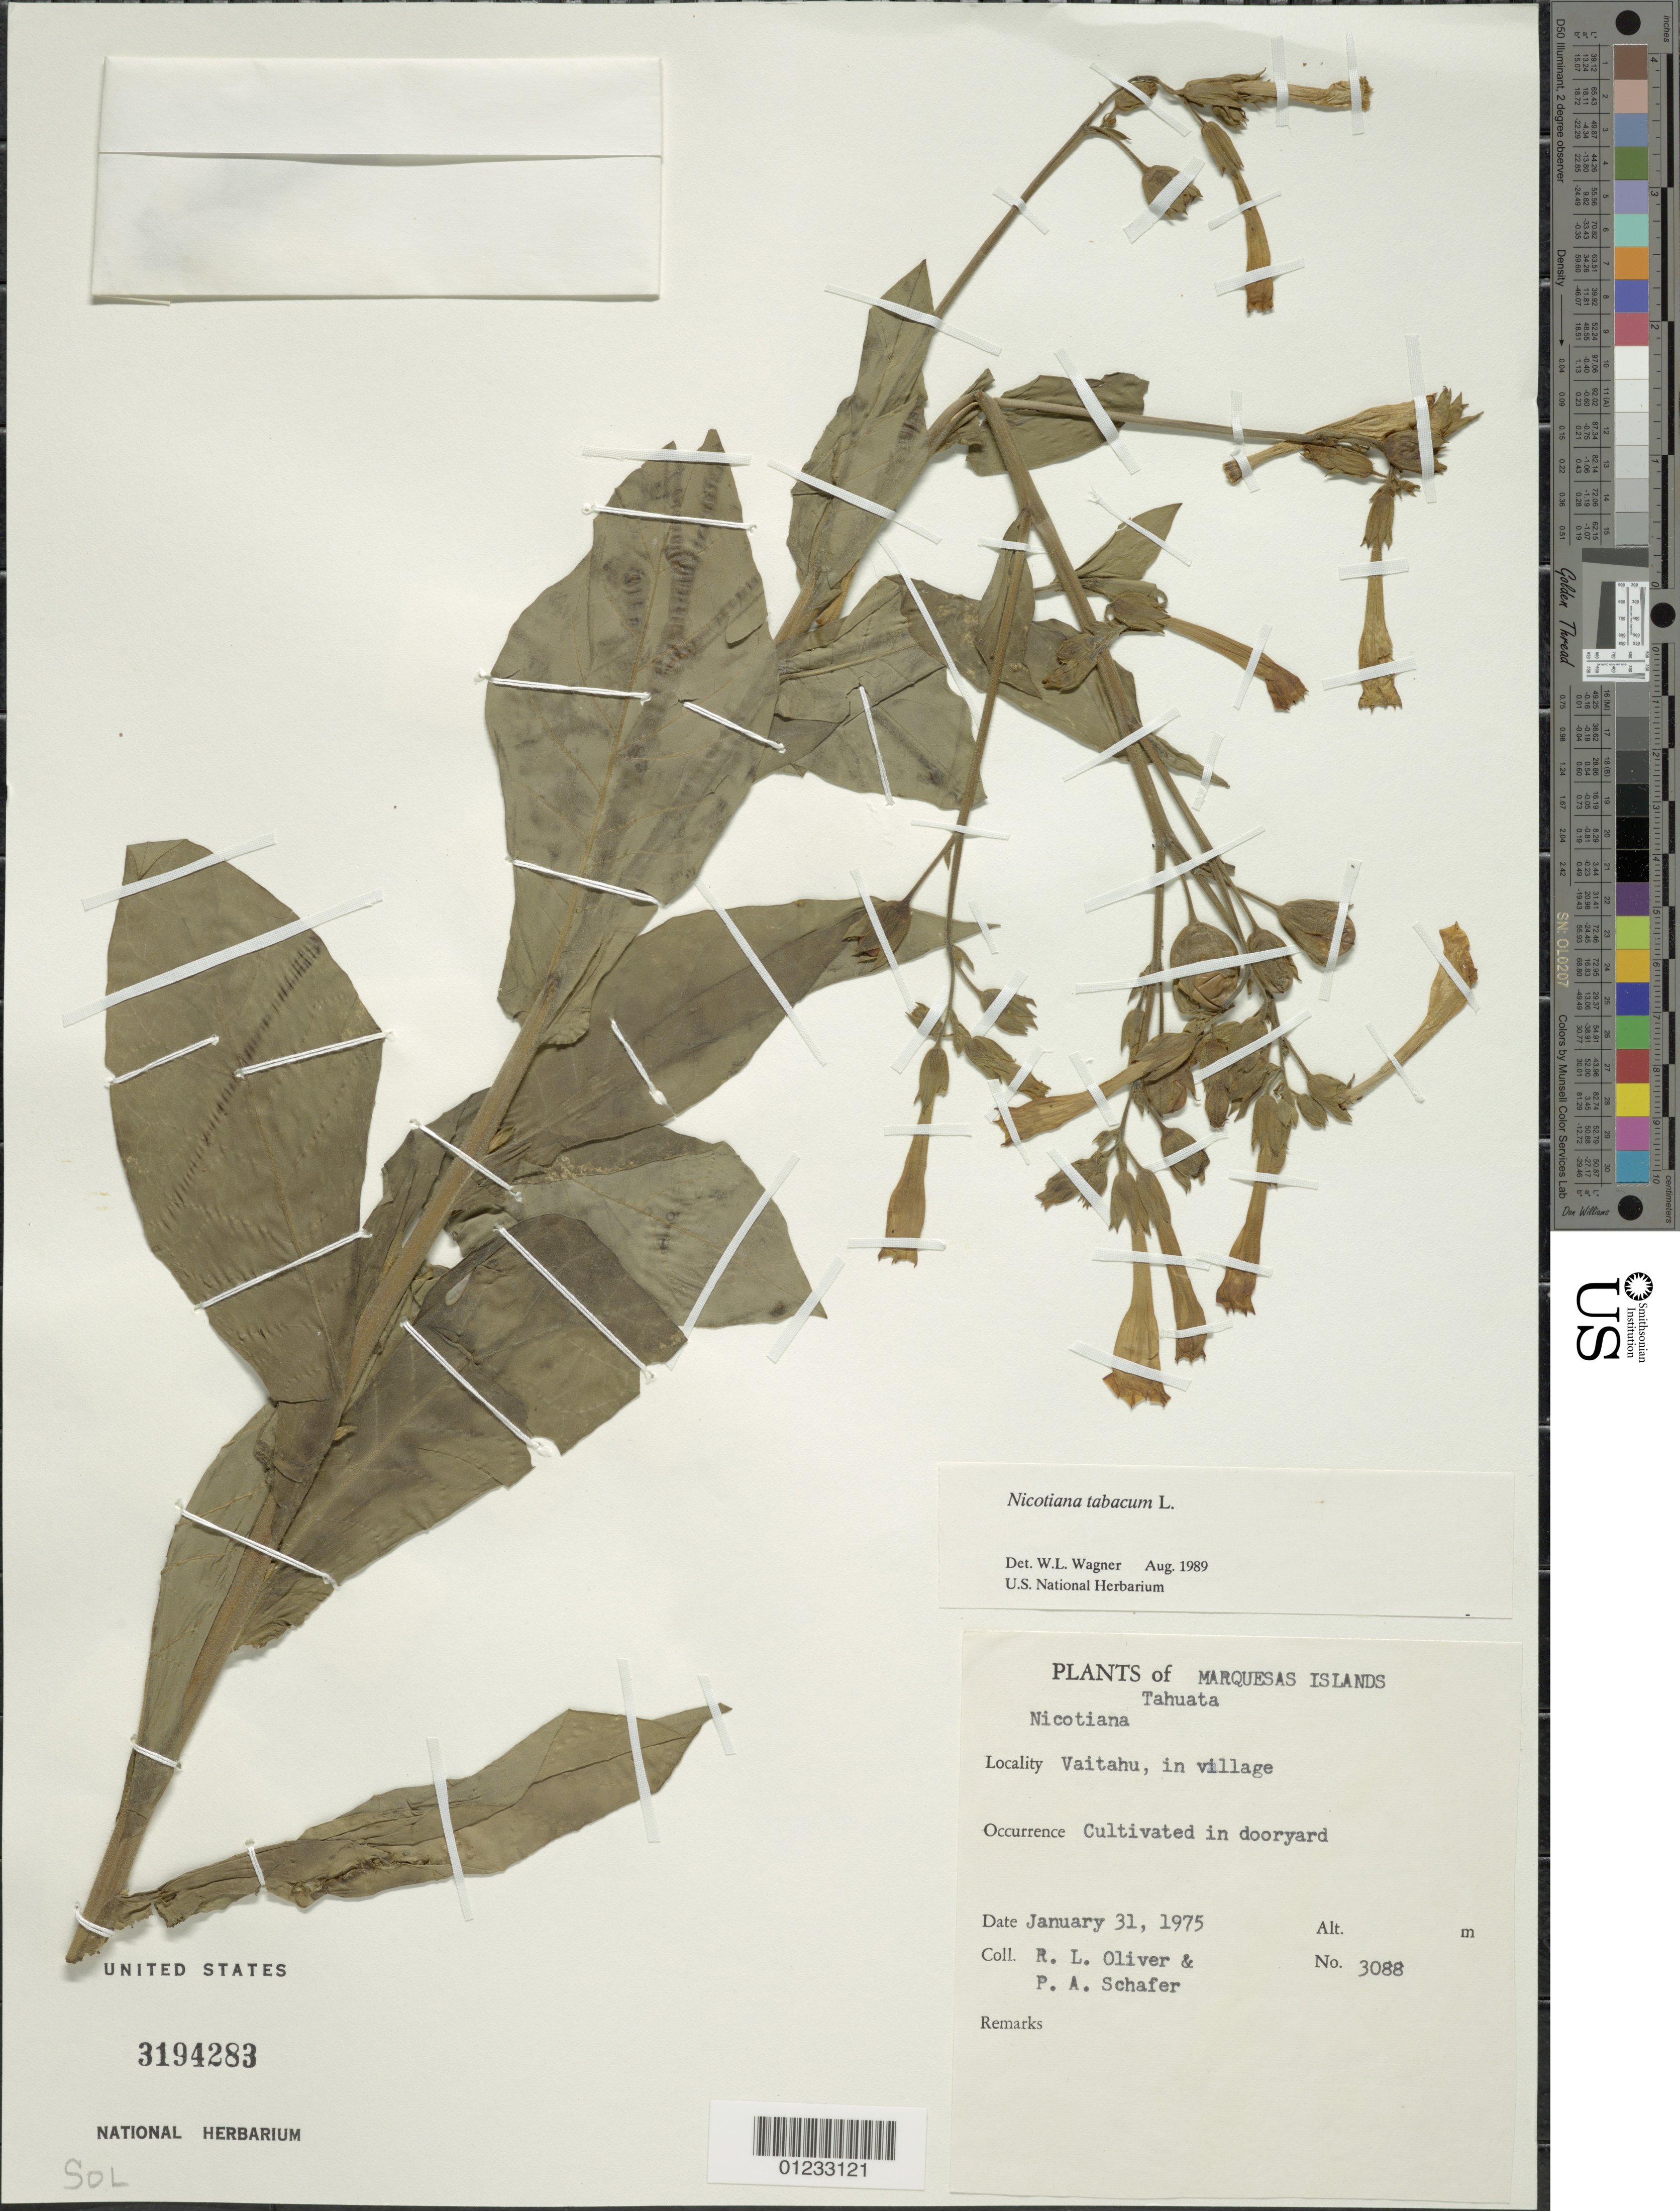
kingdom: Plantae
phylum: Tracheophyta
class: Magnoliopsida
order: Solanales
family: Solanaceae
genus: Nicotiana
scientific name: Nicotiana tabacum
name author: L.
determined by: Wagner, W. L., (BOT), Smithsonian Institution - National Museum of Natural History (UNITED STATES)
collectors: R. L. Oliver & P. A. Schäfer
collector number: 3088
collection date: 1975-01-31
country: French Polynesia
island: Tahuata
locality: Vaitahu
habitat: Cultivated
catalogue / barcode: US 3194283